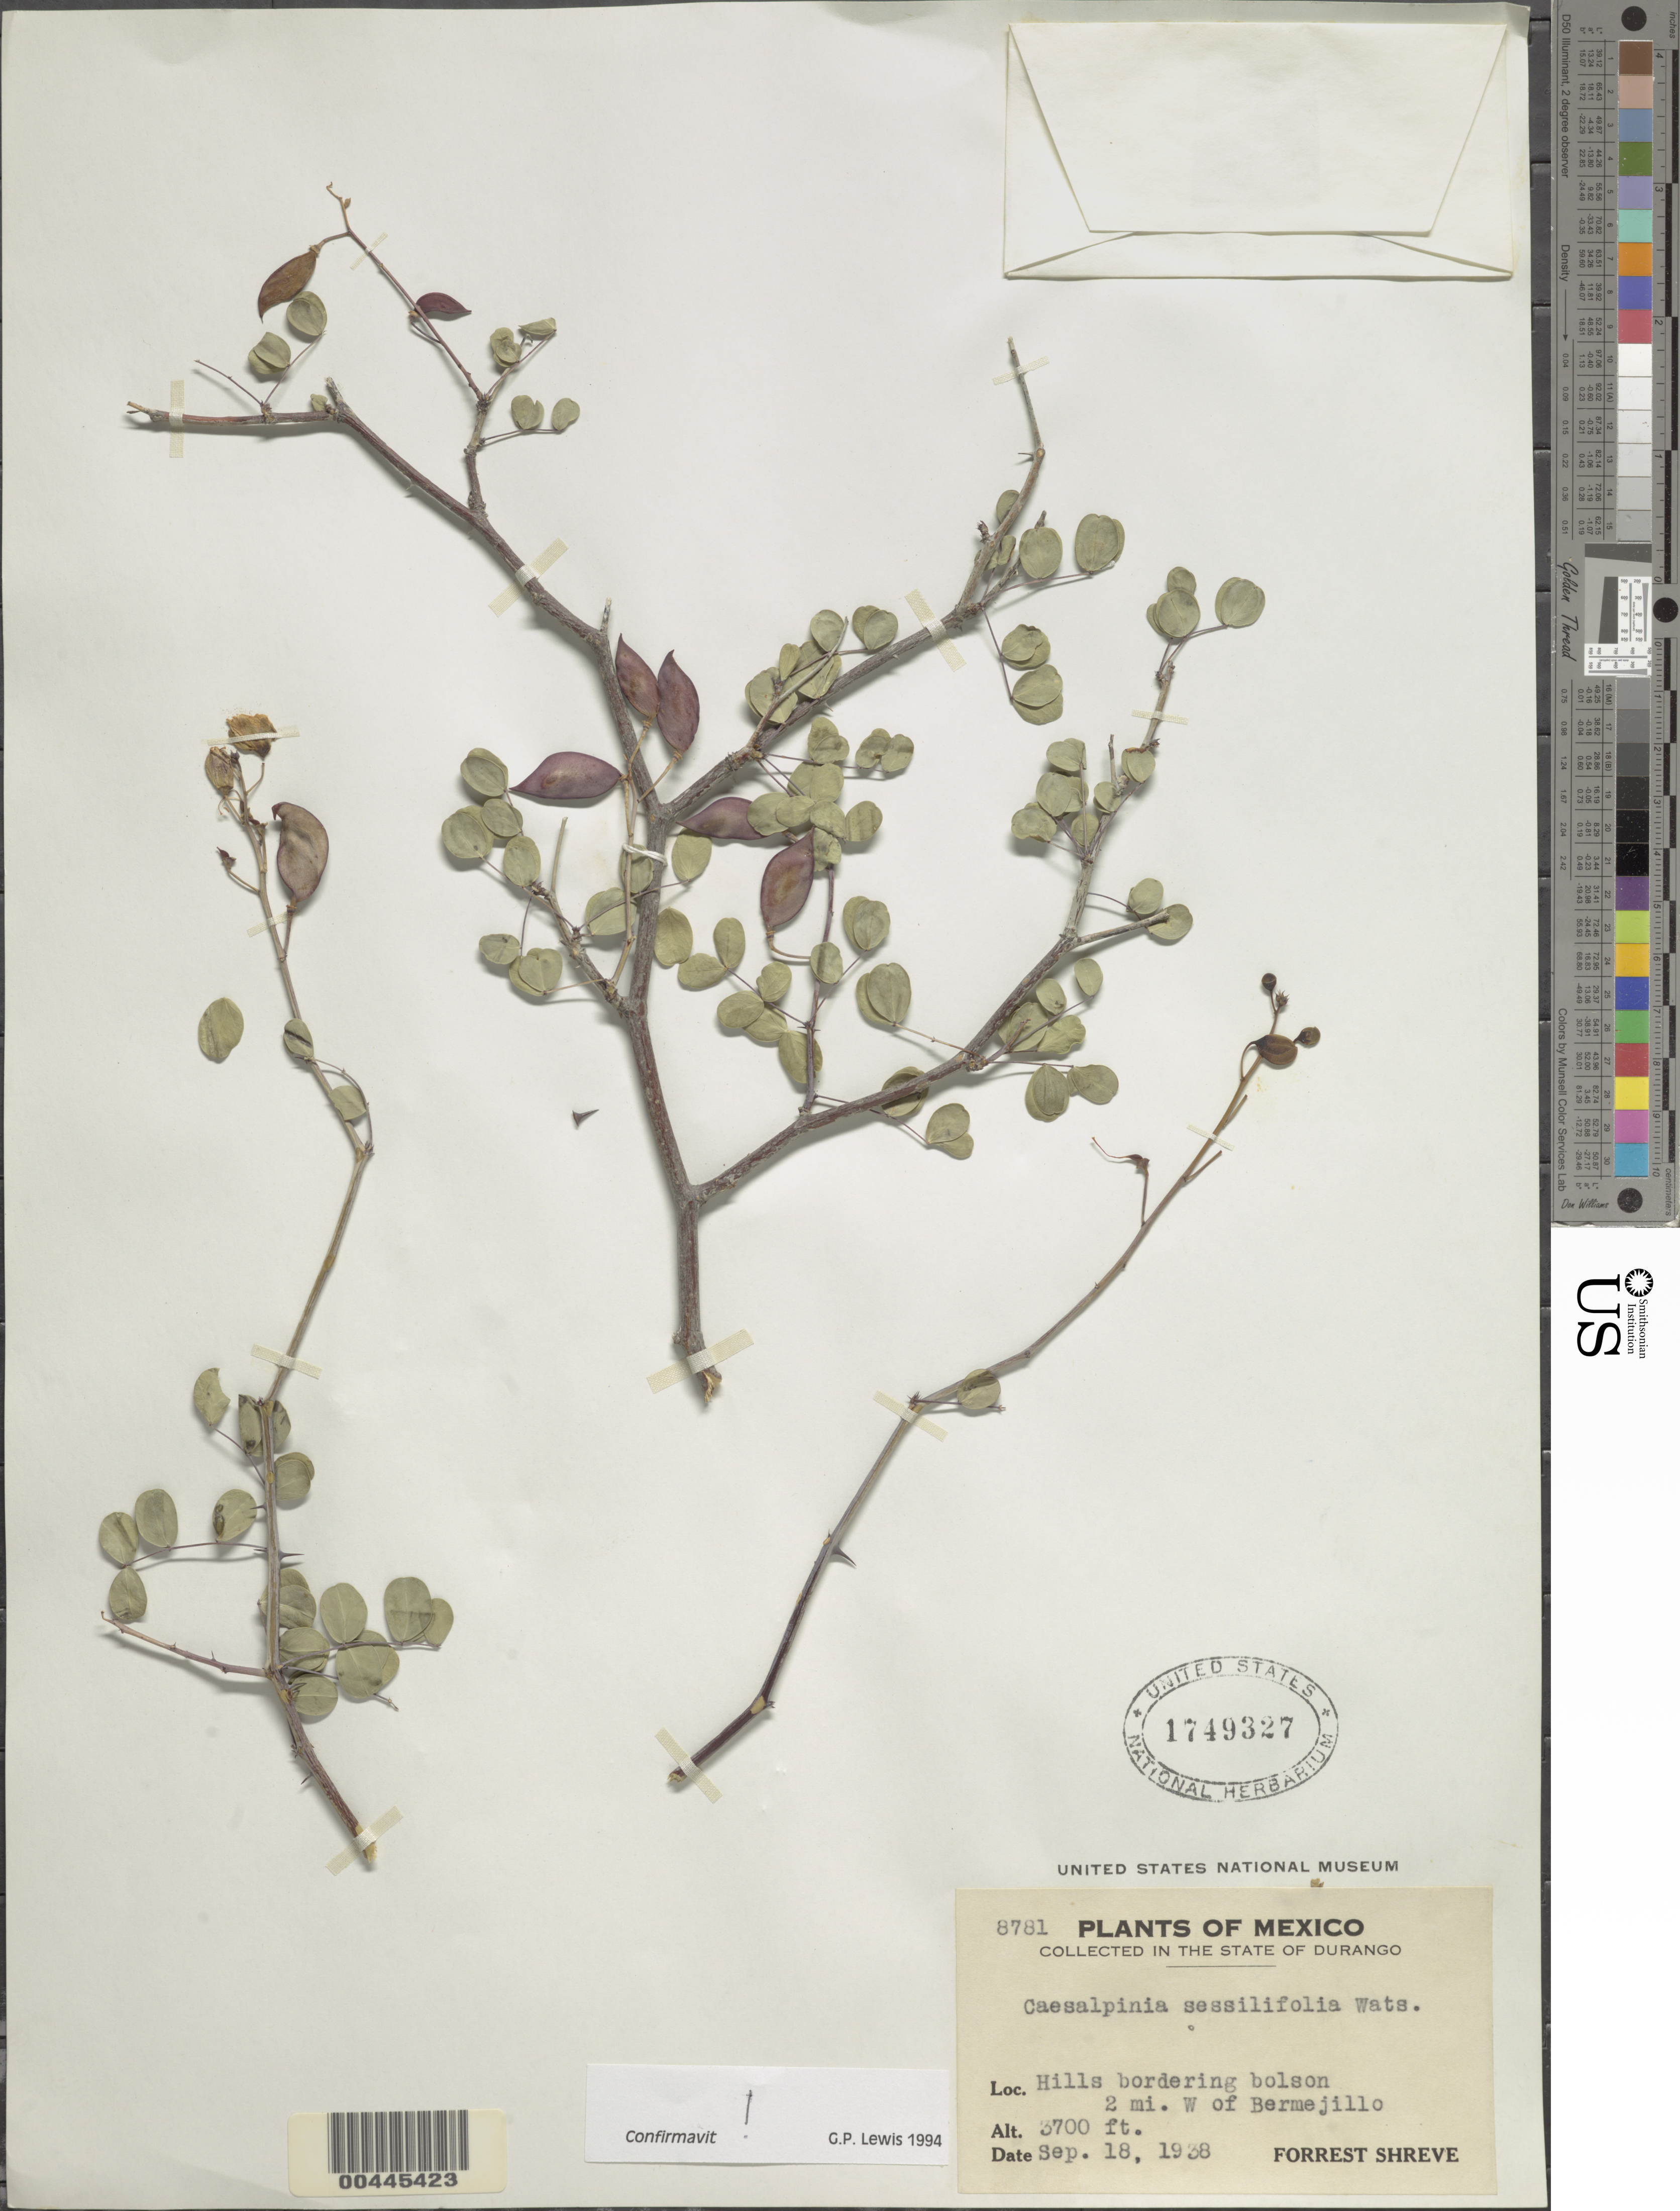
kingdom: Plantae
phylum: Tracheophyta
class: Magnoliopsida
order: Fabales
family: Fabaceae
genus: Denisophytum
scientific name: Denisophytum sessilifolium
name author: (S. Watson) Gagnon & G.P. Lewis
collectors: F. Shreve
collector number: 8781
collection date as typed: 18 Sep 1938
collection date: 1938-09-18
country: Mexico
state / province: Durango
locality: W of bermejillo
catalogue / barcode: US 1749327